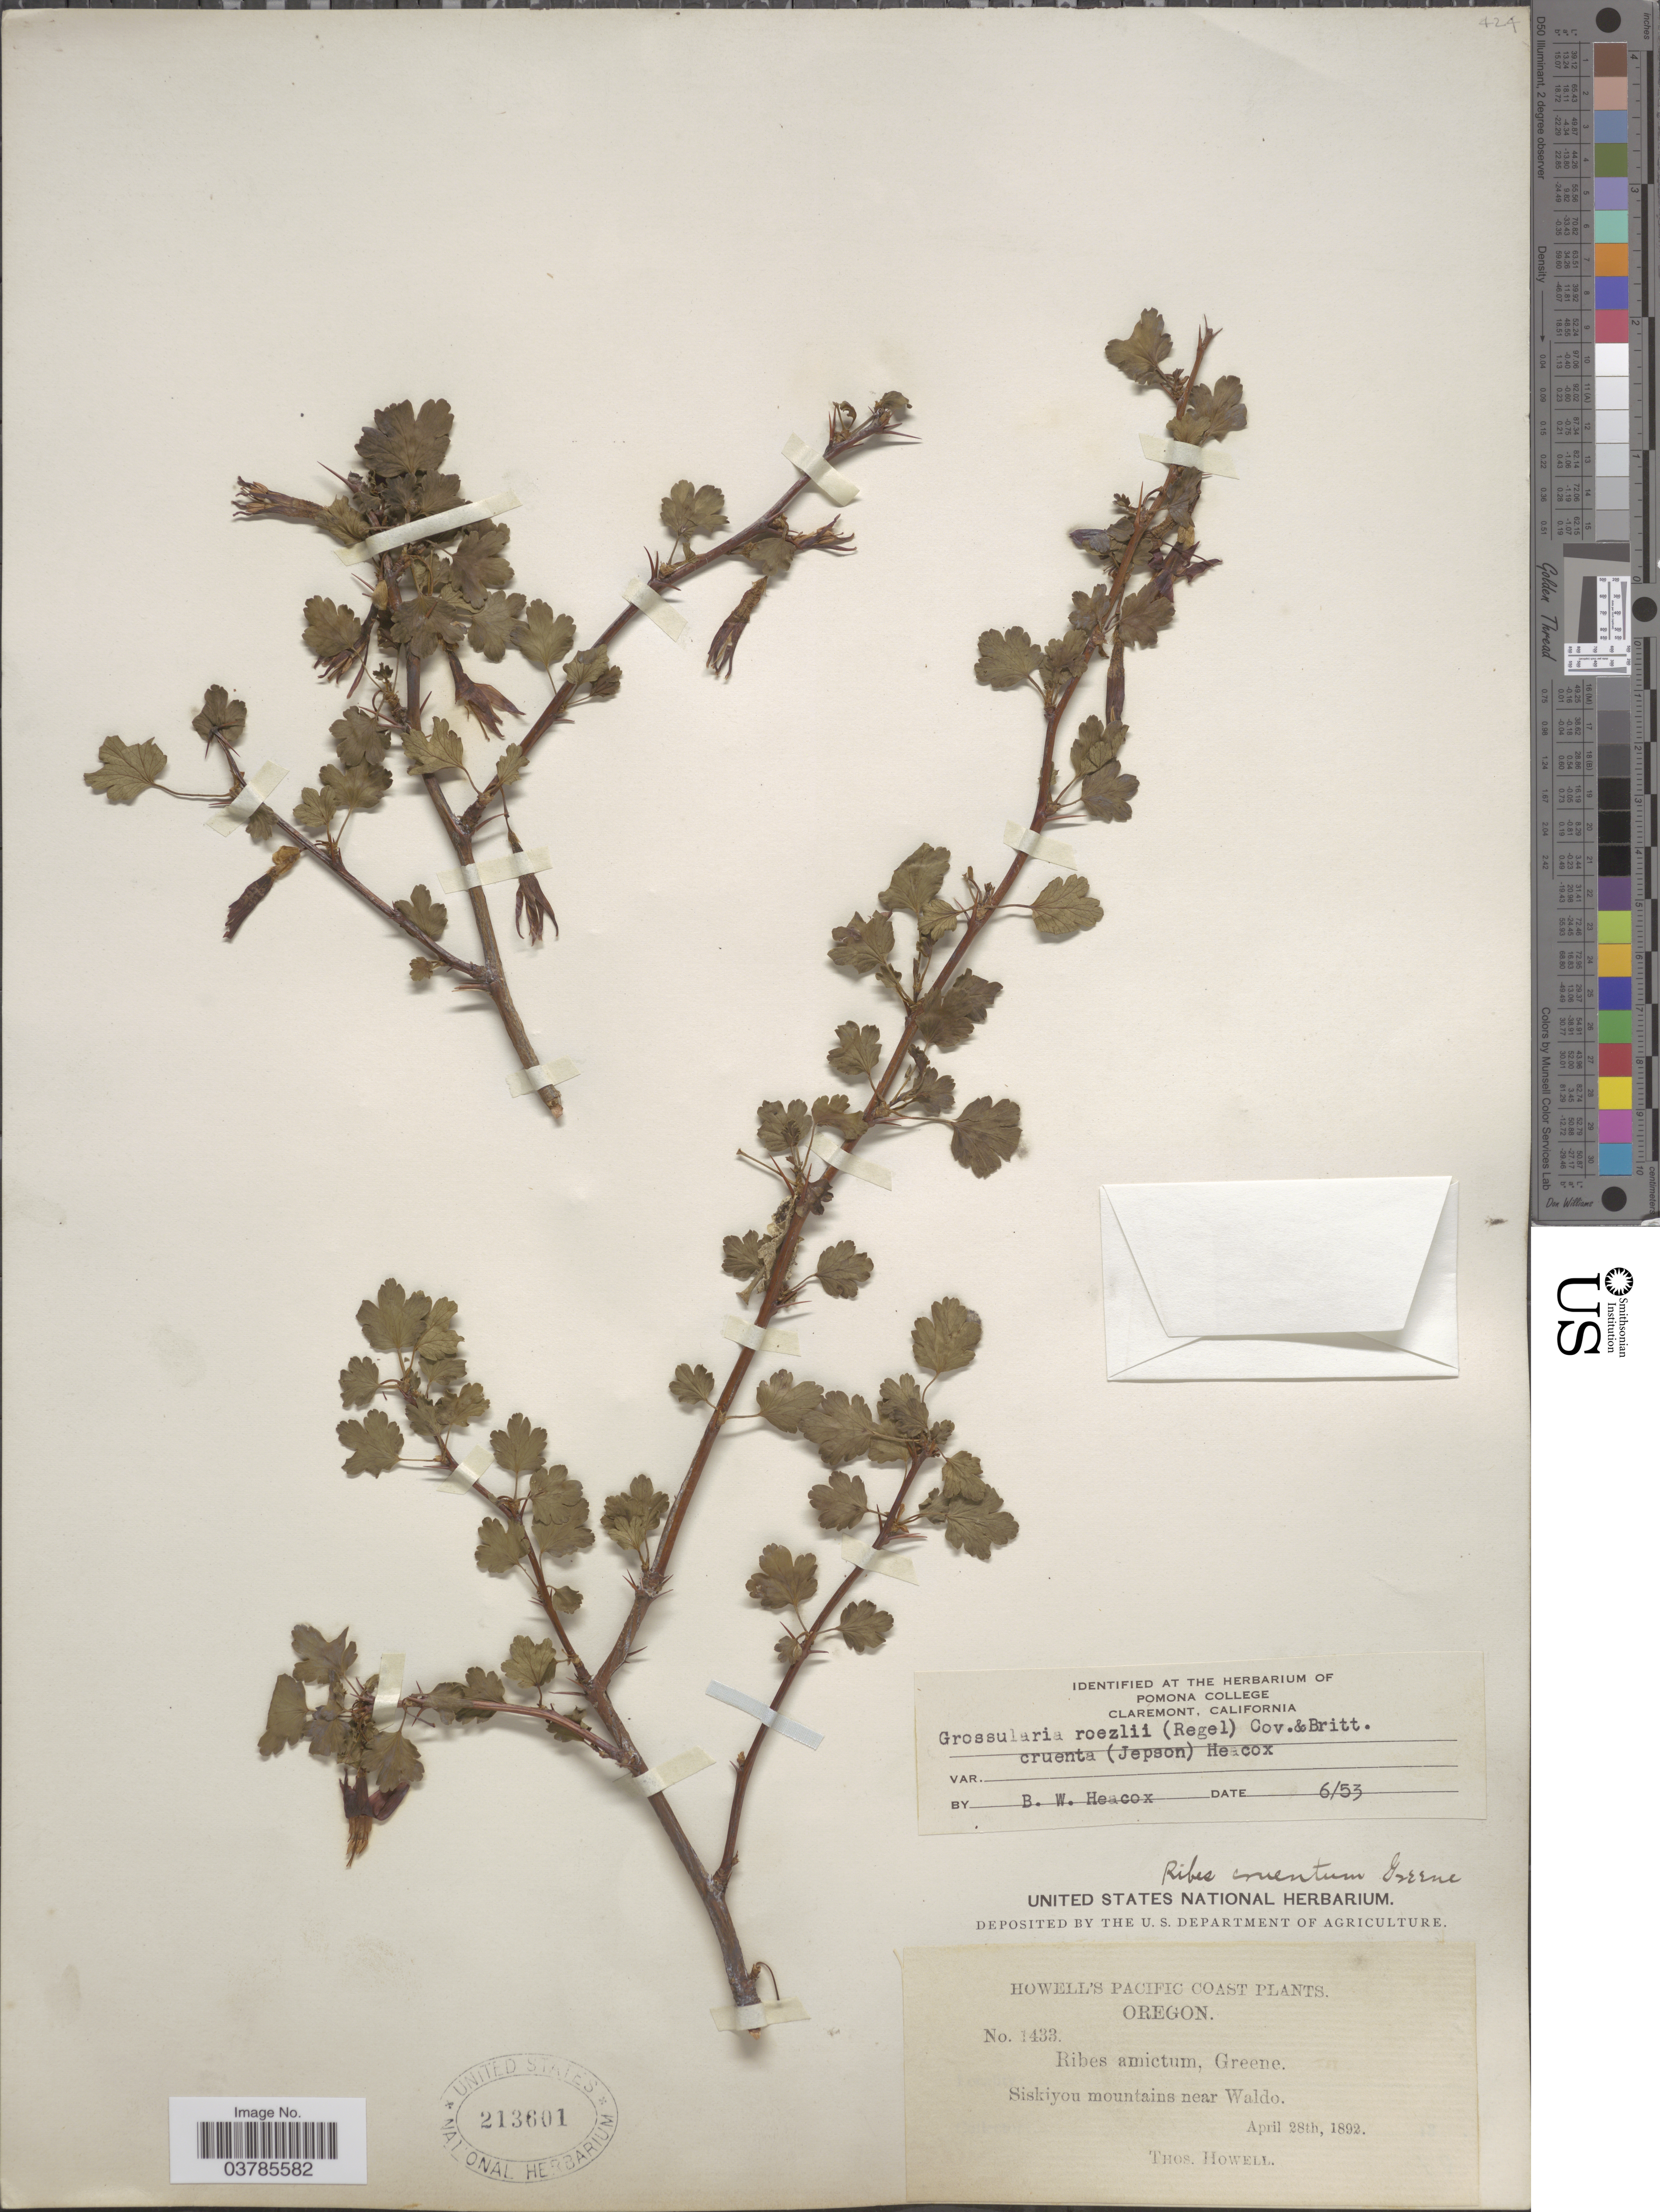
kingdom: Plantae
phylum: Tracheophyta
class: Magnoliopsida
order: Saxifragales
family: Grossulariaceae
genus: Ribes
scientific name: Ribes roezlii var. cruentum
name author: (Greene) Rehder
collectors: T. Howell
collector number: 1433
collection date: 1892-04-28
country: United States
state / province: Oregon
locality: Pacific Coast. Siskiyou mountains near Waldo.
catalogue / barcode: US 213601